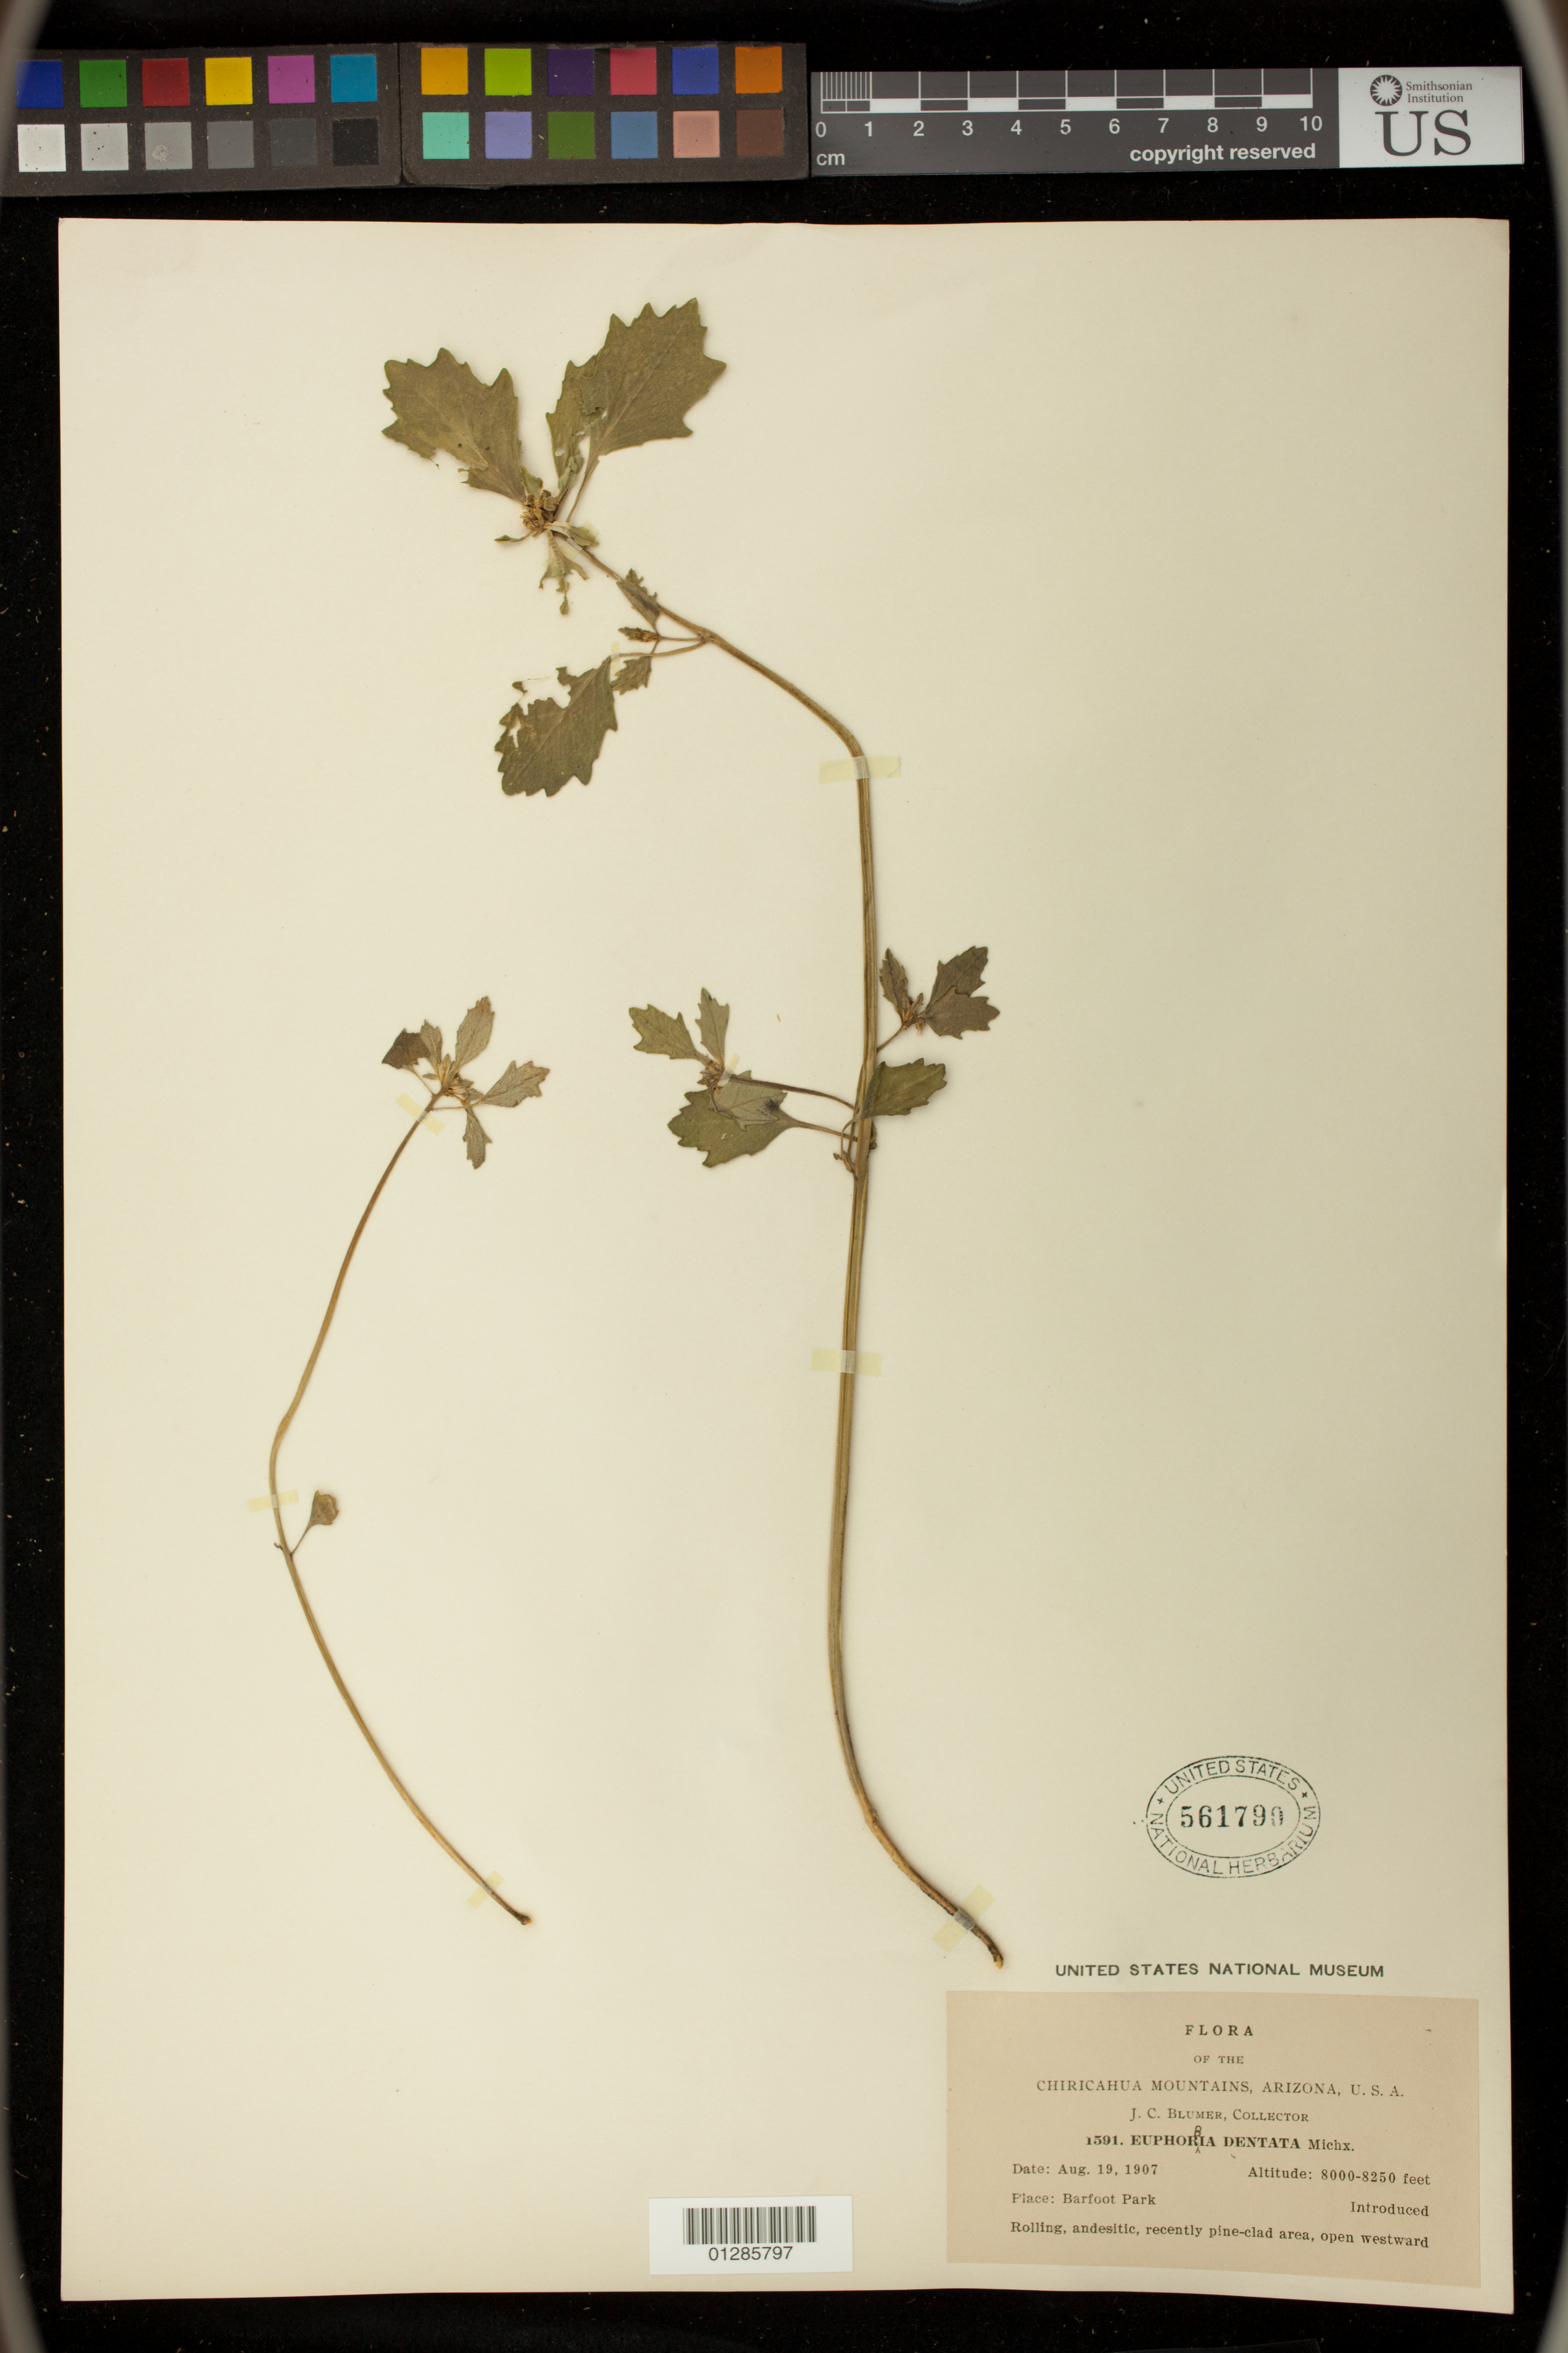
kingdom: Plantae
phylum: Tracheophyta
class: Magnoliopsida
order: Malpighiales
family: Euphorbiaceae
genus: Euphorbia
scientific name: Euphorbia dentata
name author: Michx.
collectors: J. C. Blumer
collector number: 1591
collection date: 1907-08-19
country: United States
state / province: Arizona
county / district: Cochise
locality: Chiricahua Mountains. Barfoot Park.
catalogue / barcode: US 561790